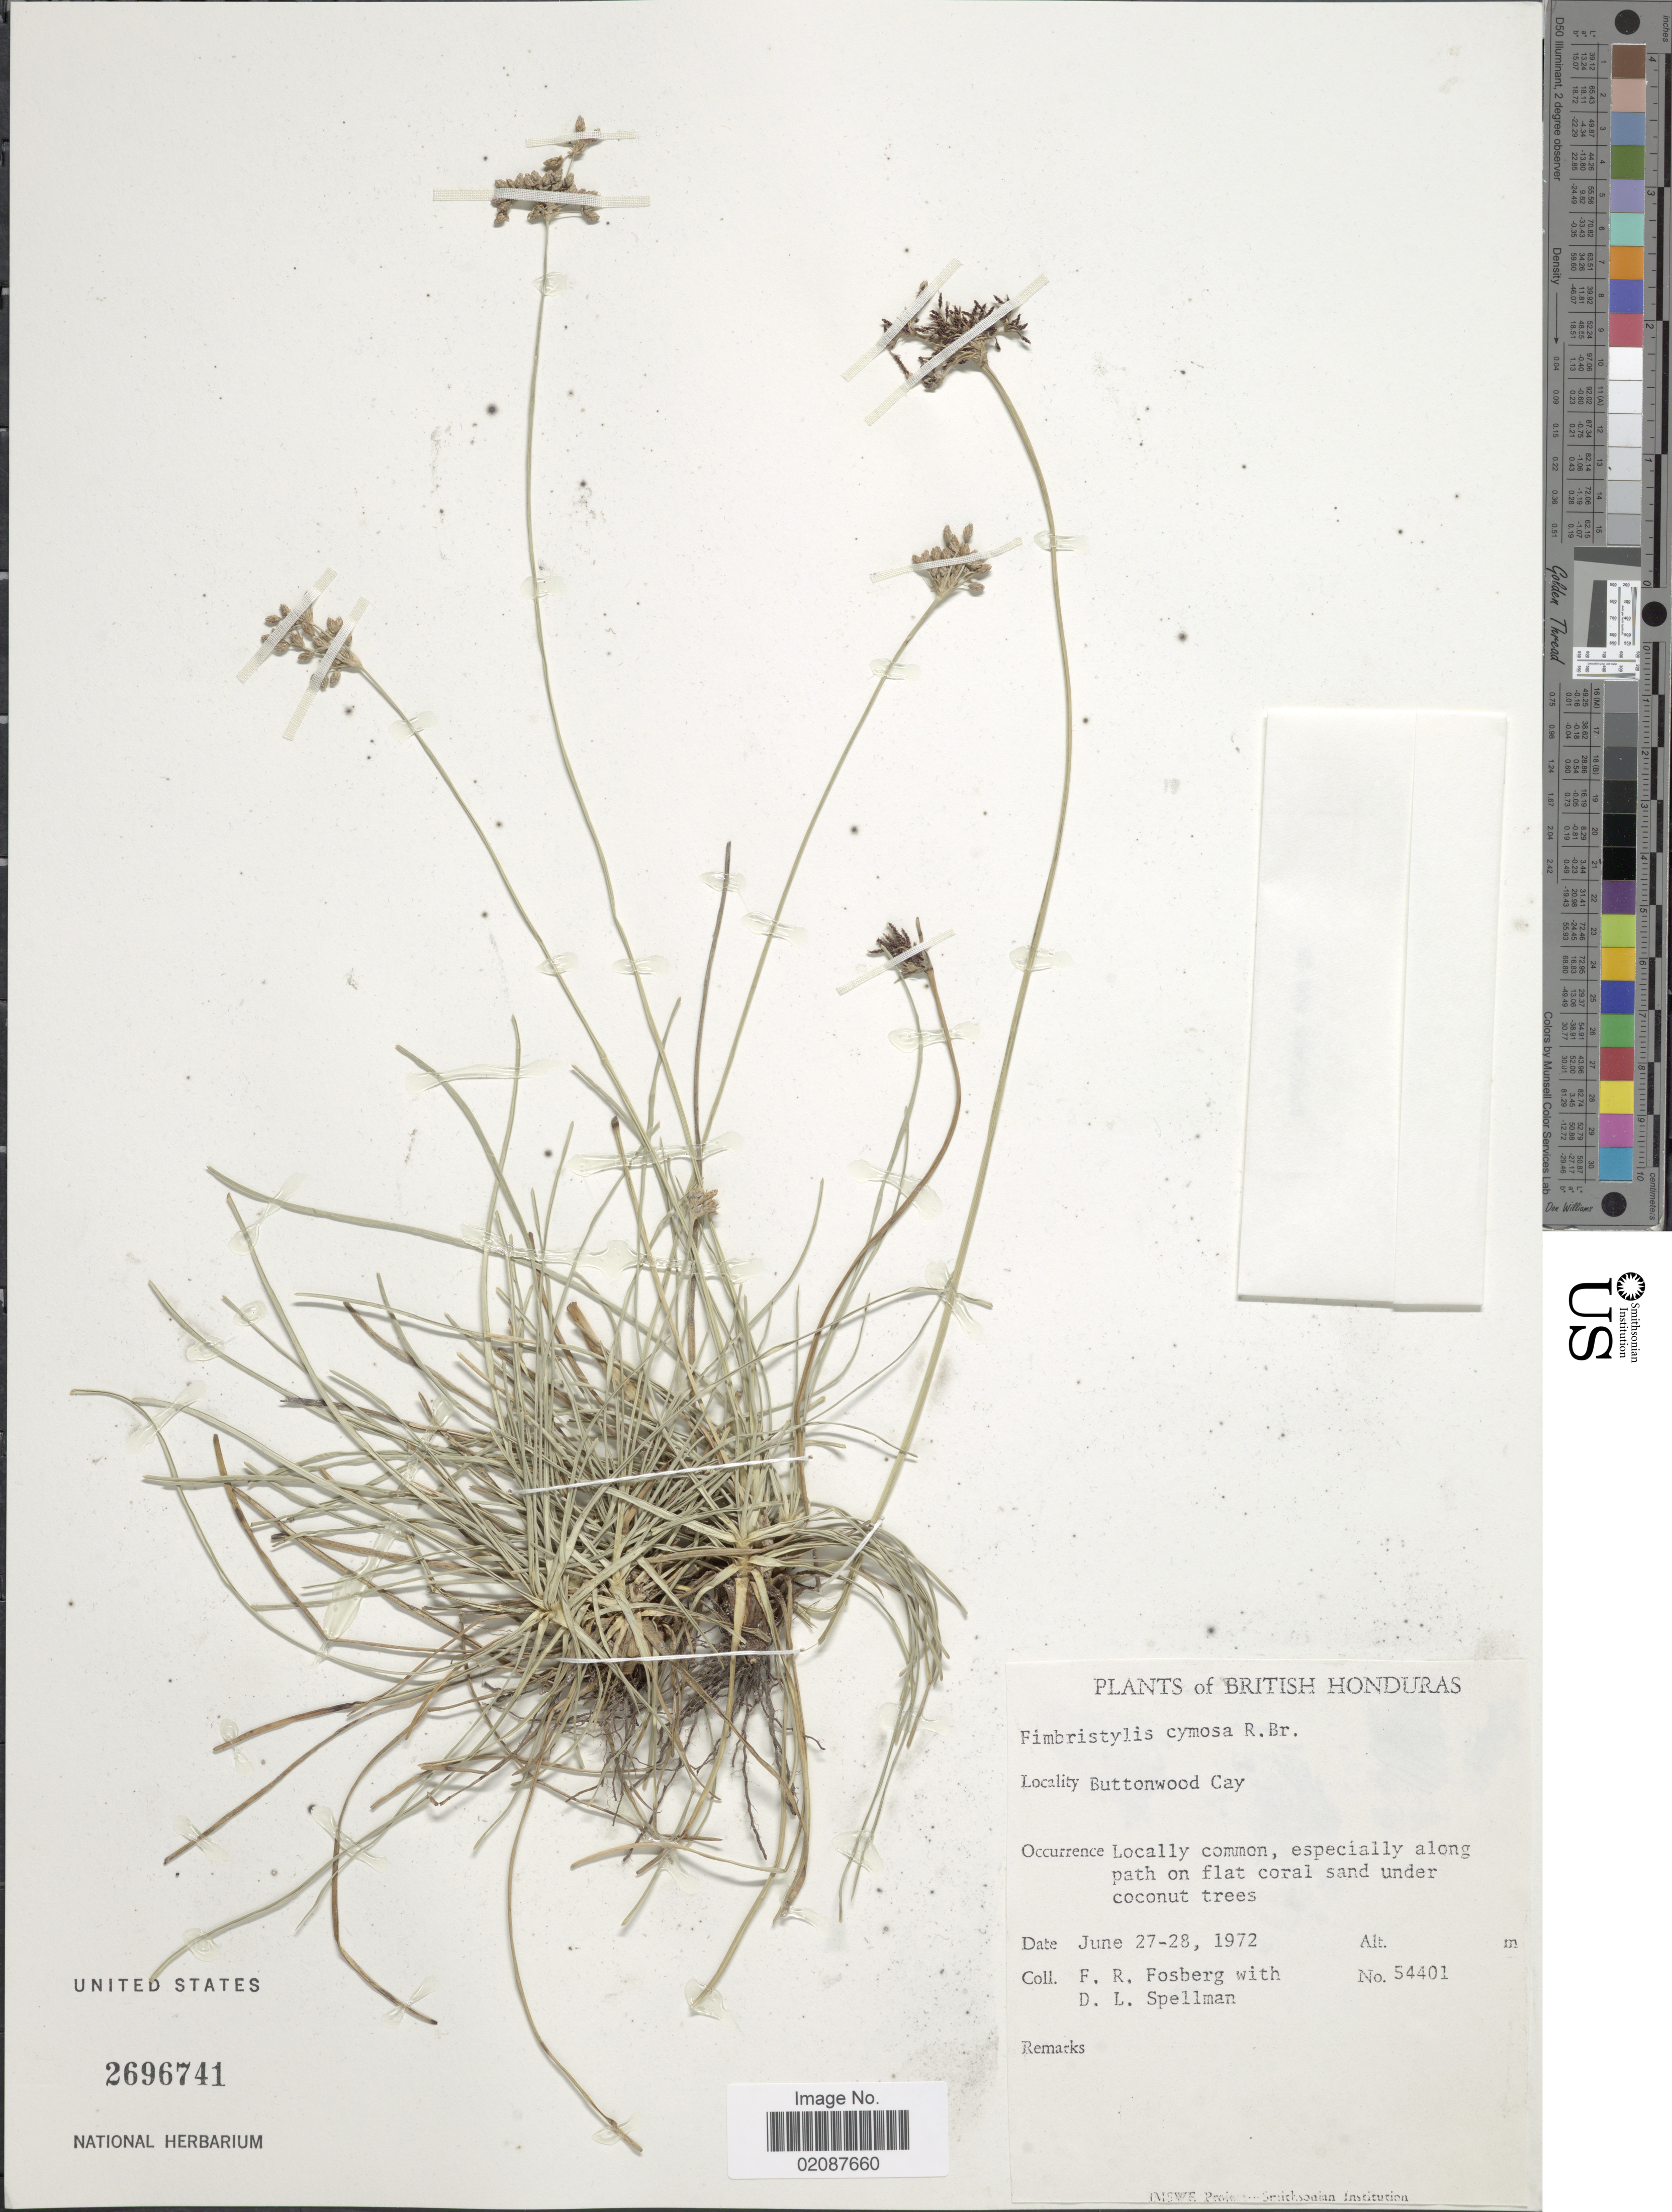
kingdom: Plantae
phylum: Tracheophyta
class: Liliopsida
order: Poales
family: Cyperaceae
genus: Fimbristylis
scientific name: Fimbristylis cymosa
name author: R. Br.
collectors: F. R. Fosberg & D. L. Spellman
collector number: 54401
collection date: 1972-06-27/1972-06-28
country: Belize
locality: British Honduras, Buttonwood Cay, especially along path on flat coral sand under coconut trees.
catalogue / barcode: US 2696741